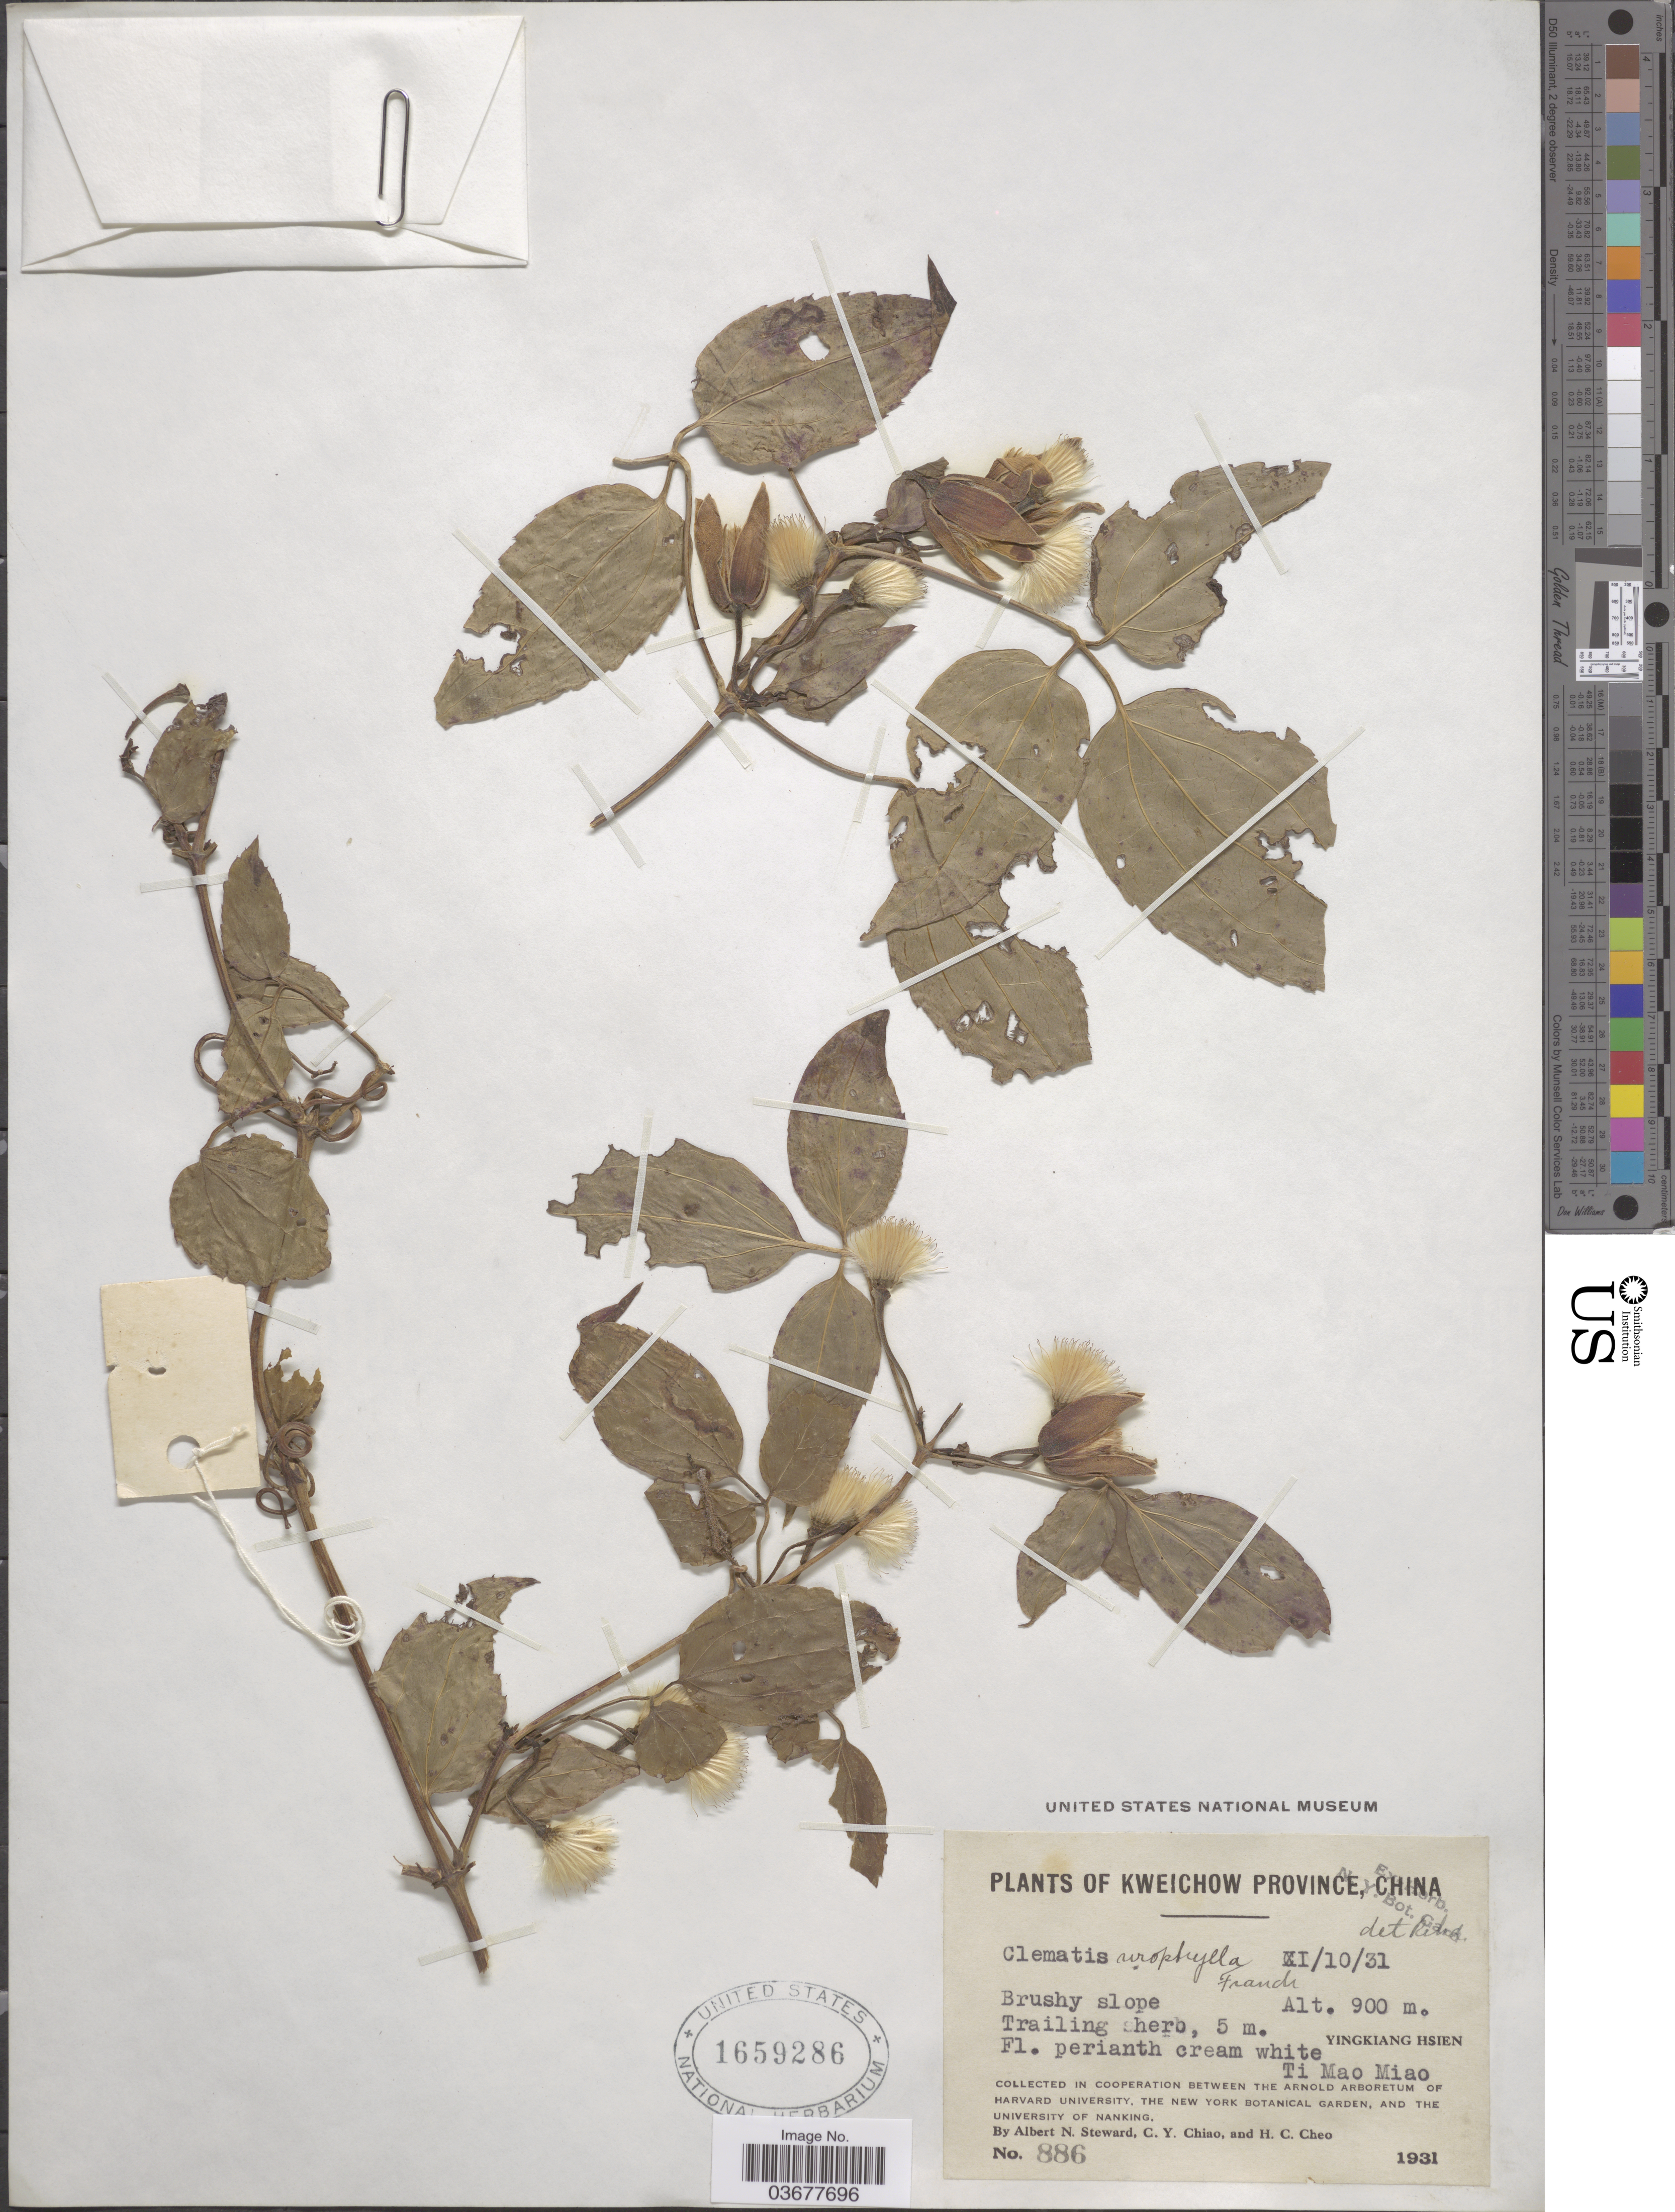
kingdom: Plantae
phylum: Tracheophyta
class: Magnoliopsida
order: Ranunculales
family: Ranunculaceae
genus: Clematis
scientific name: Clematis urophylla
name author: Franch.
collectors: A. N. Steward, C. Y. Chiao & H. Cheo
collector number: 886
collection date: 1931-11-10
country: China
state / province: Guizhou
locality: Kweichow Province. Yingkiang Hsien. Ti Mao Miao.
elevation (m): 900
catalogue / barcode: US 1659286